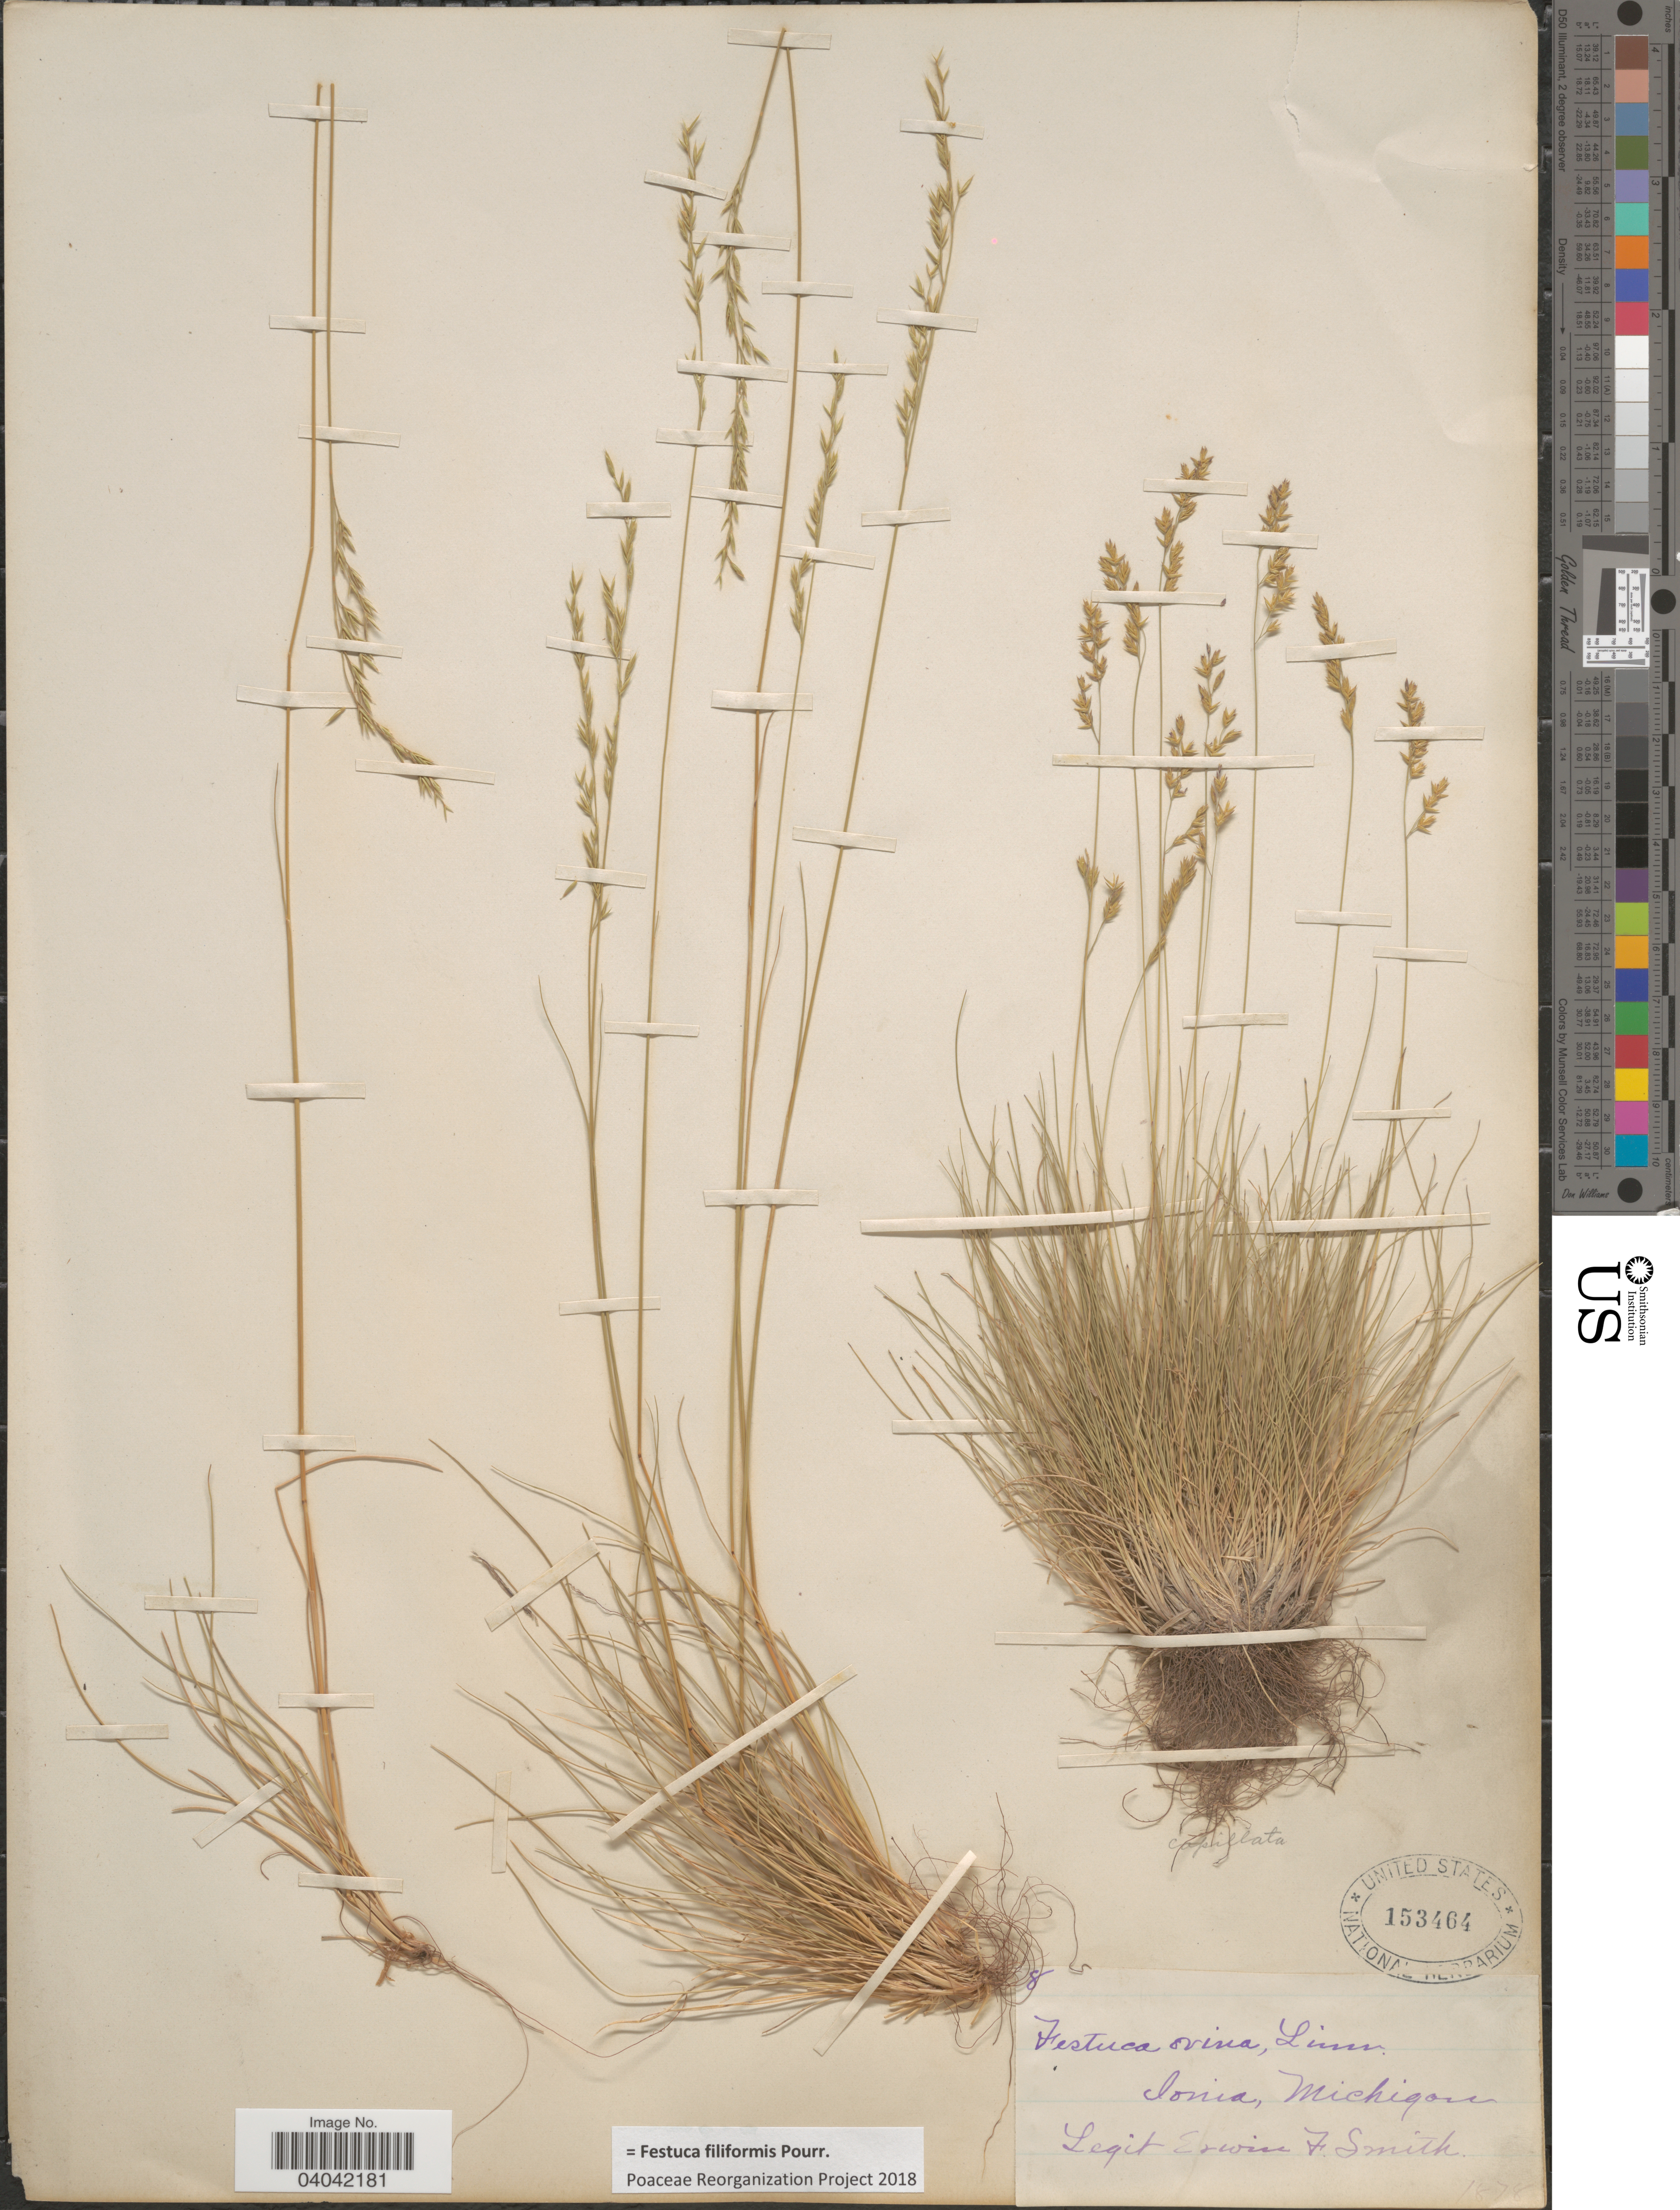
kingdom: Plantae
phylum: Tracheophyta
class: Liliopsida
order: Poales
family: Poaceae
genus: Festuca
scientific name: Festuca filiformis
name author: Pourr.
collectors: E. F. Smith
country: United States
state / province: Michigan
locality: Ionia.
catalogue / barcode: US 153464